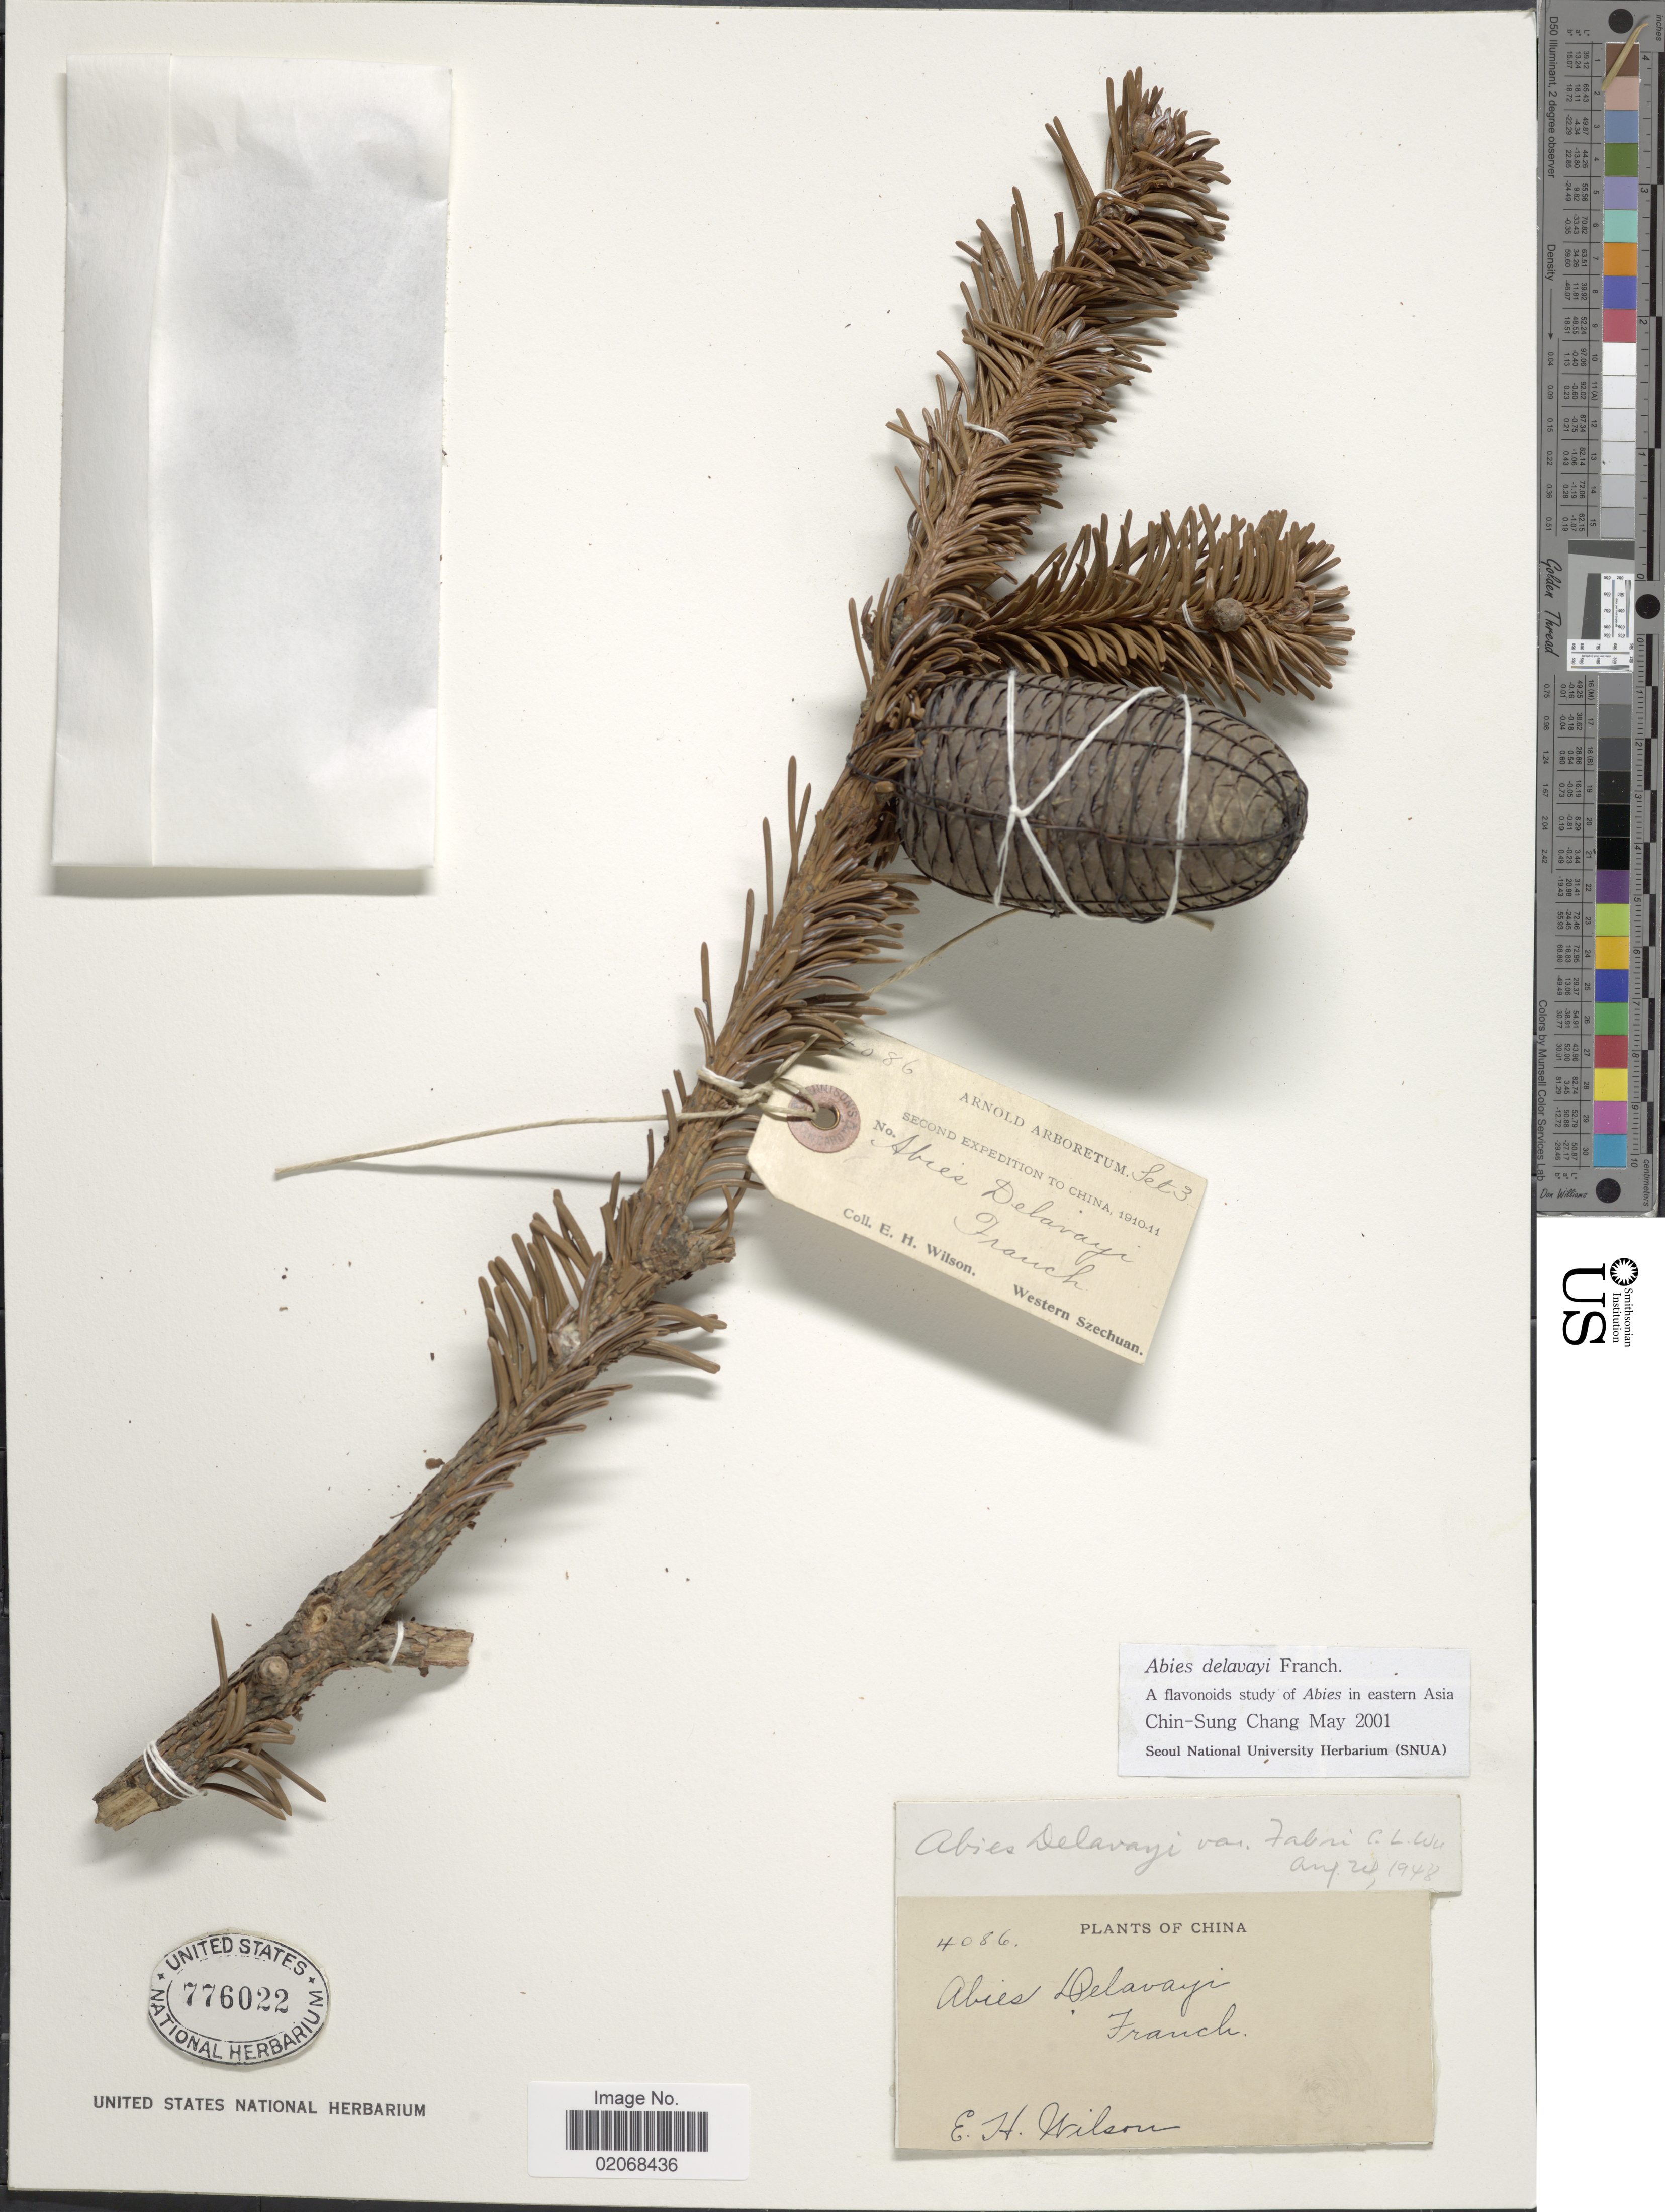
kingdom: Plantae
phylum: Tracheophyta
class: Pinopsida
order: Pinales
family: Pinaceae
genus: Abies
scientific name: Abies delavayi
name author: Franch.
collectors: E. Wilson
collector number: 4086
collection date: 1910/1911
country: China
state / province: Sichuan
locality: Western Szechuan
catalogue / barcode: US 776022